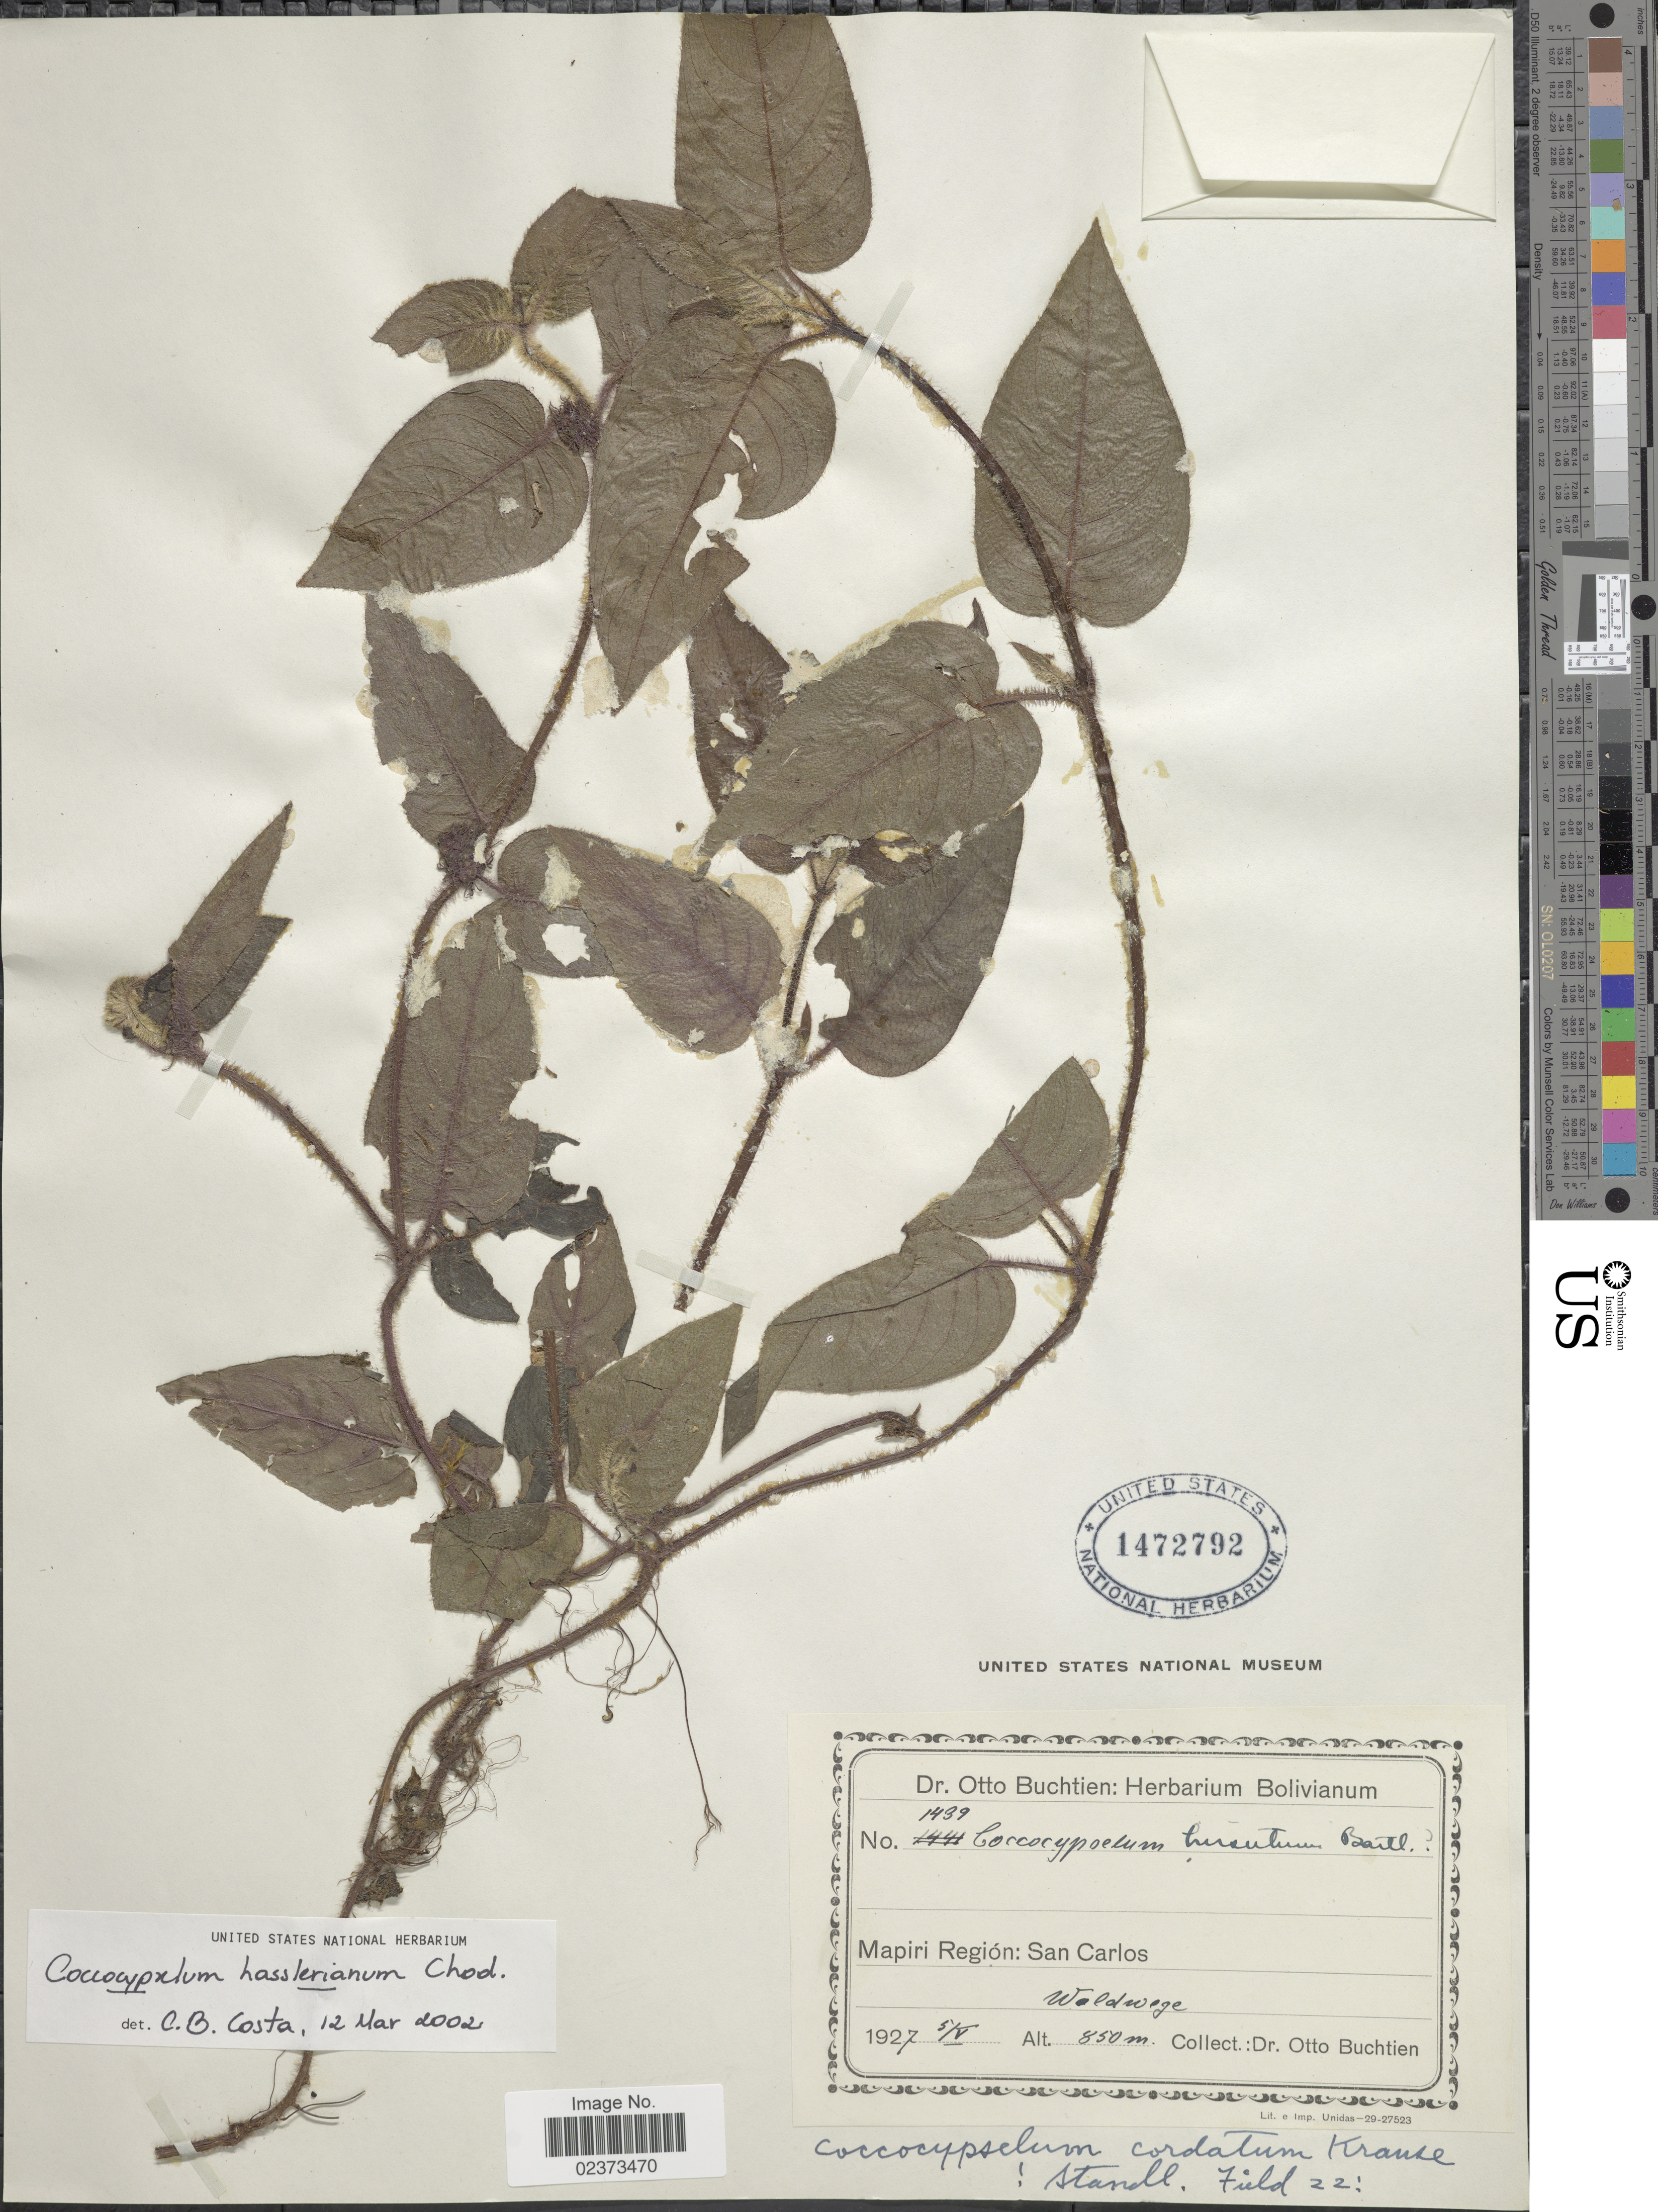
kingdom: Plantae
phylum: Tracheophyta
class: Magnoliopsida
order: Gentianales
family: Rubiaceae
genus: Coccocypselum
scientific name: Coccocypselum hasslerianum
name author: Chodat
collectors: O. Buchtien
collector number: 1439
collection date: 1927-05-05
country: Bolivia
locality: Mapiri Region: San Carlos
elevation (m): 850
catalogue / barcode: US 1472792